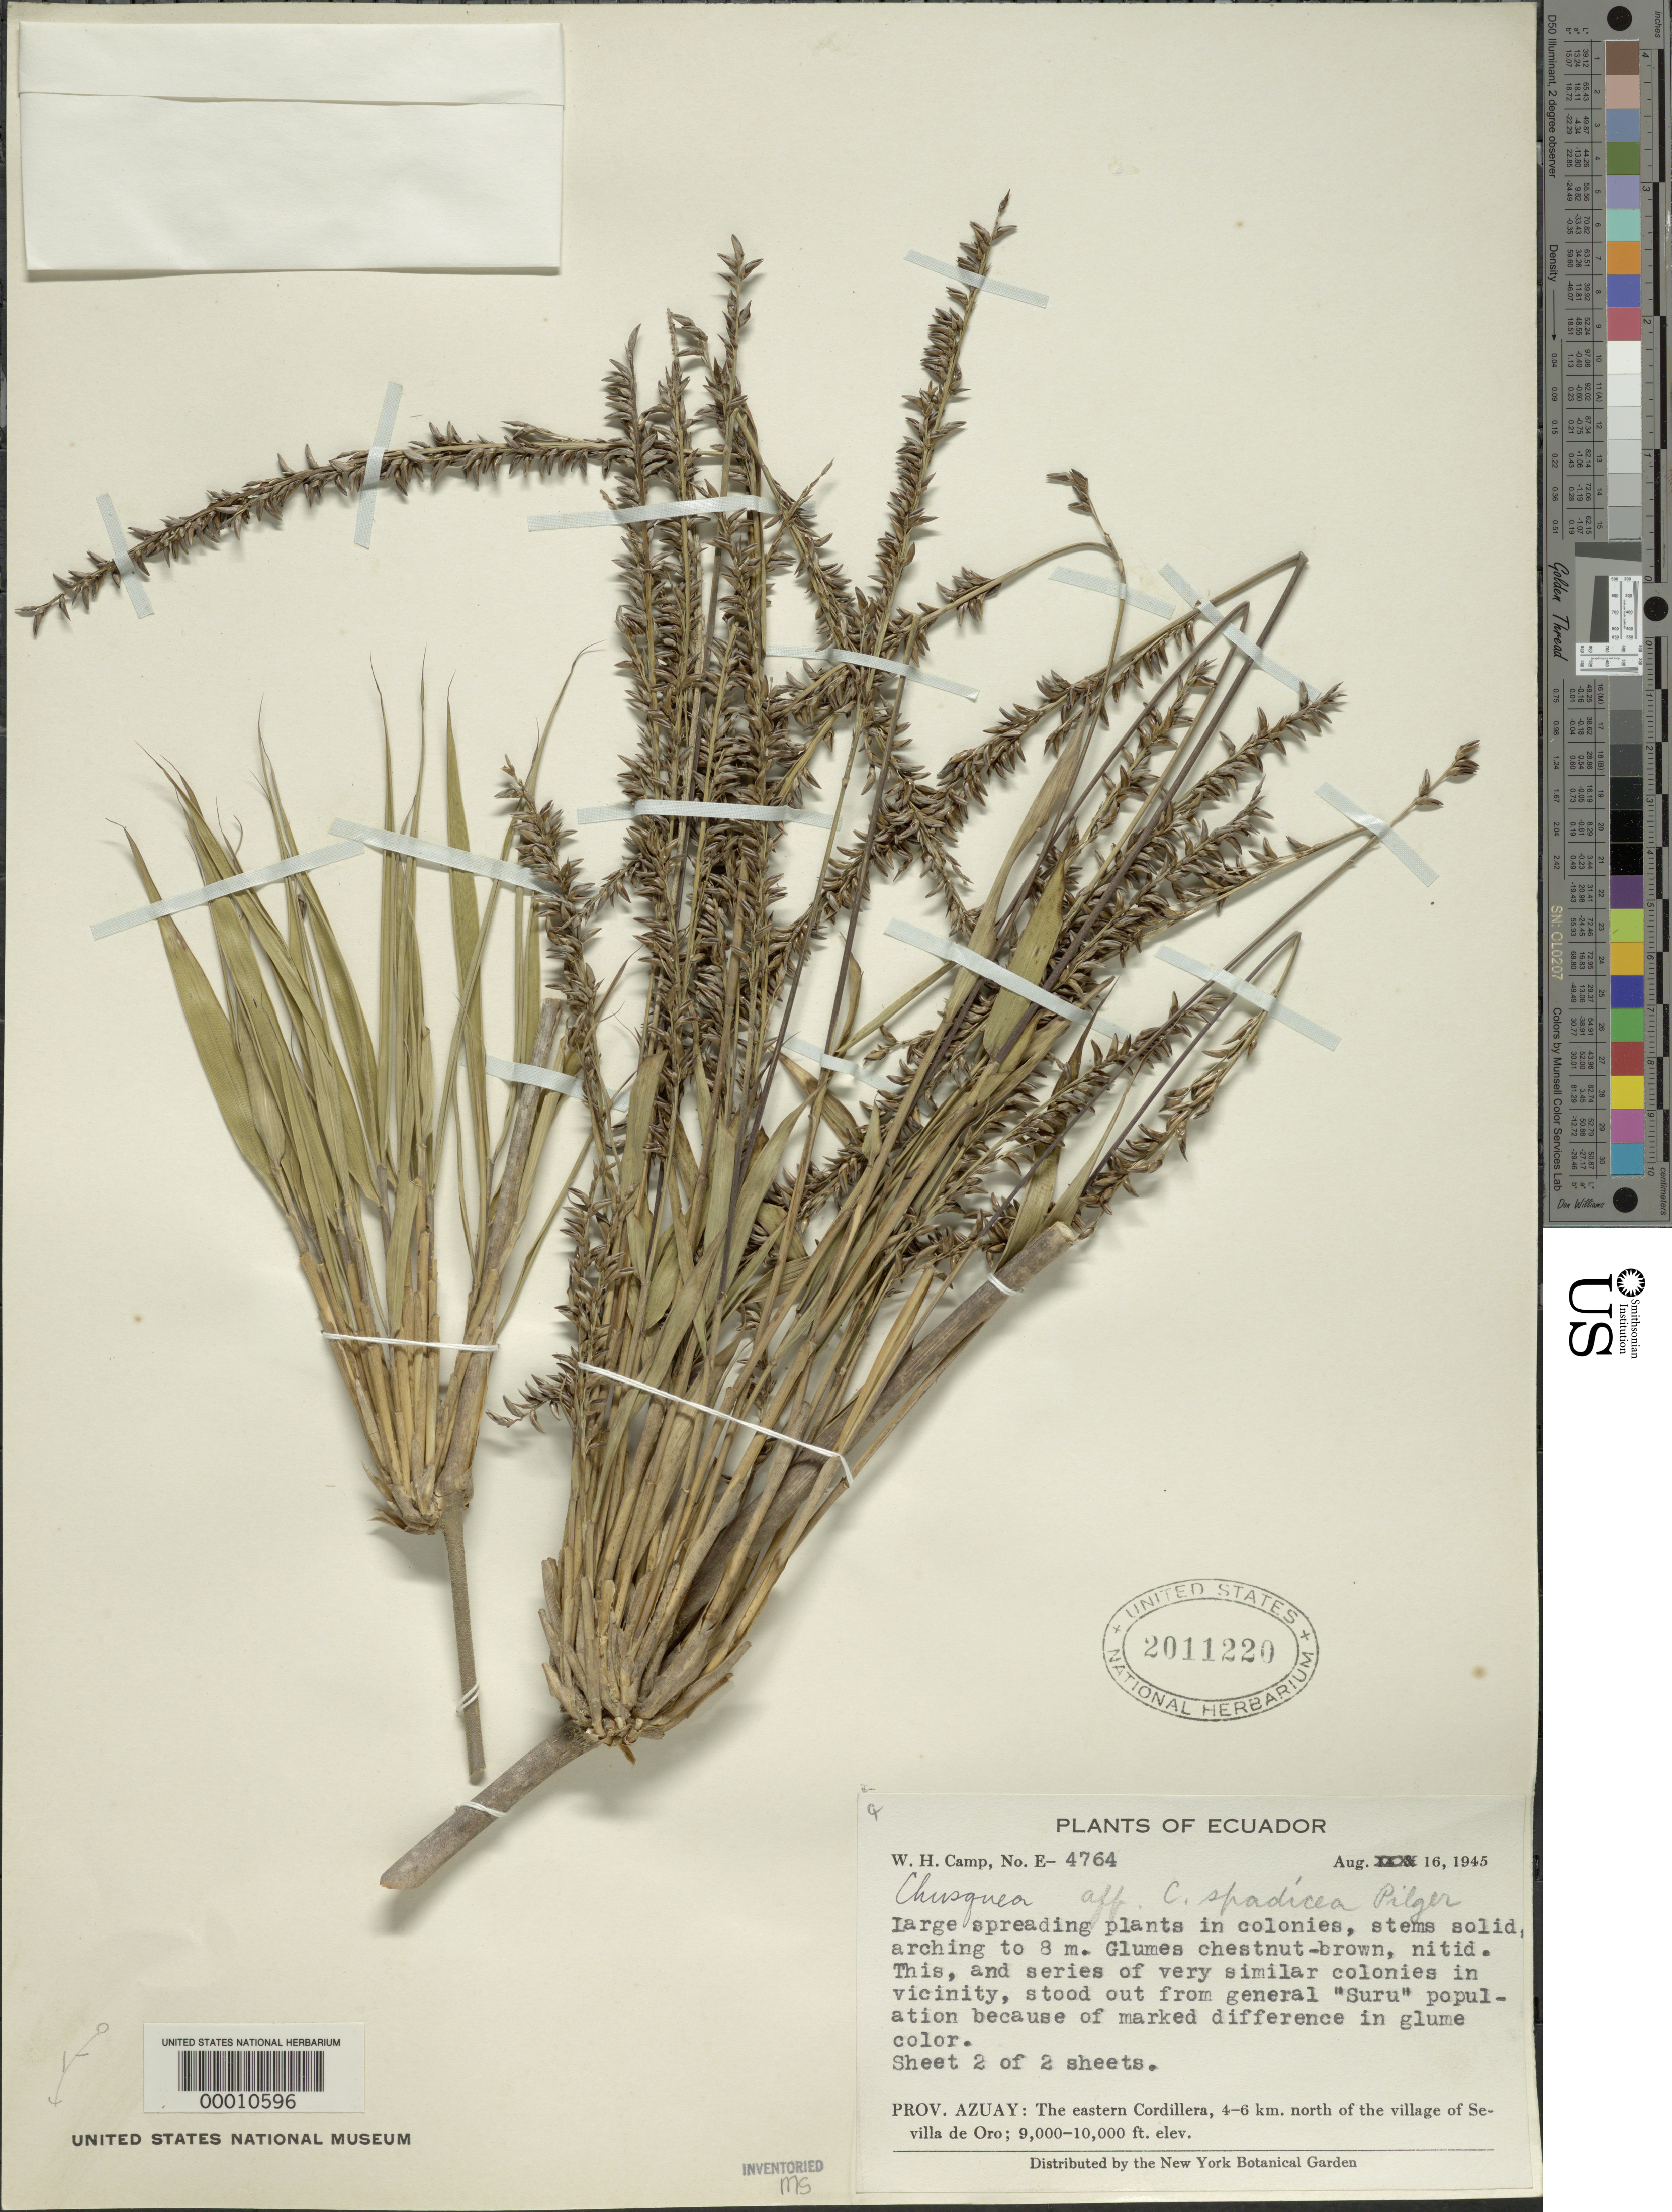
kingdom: Plantae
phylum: Tracheophyta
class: Liliopsida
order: Poales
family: Poaceae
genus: Chusquea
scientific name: Chusquea spadicea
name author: Pilg.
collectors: W. H. Camp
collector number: E-4764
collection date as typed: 16 Aug 1945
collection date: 1945-08-16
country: Ecuador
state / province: Azuay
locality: Sevilla de Oro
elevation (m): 2745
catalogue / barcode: US 2011220